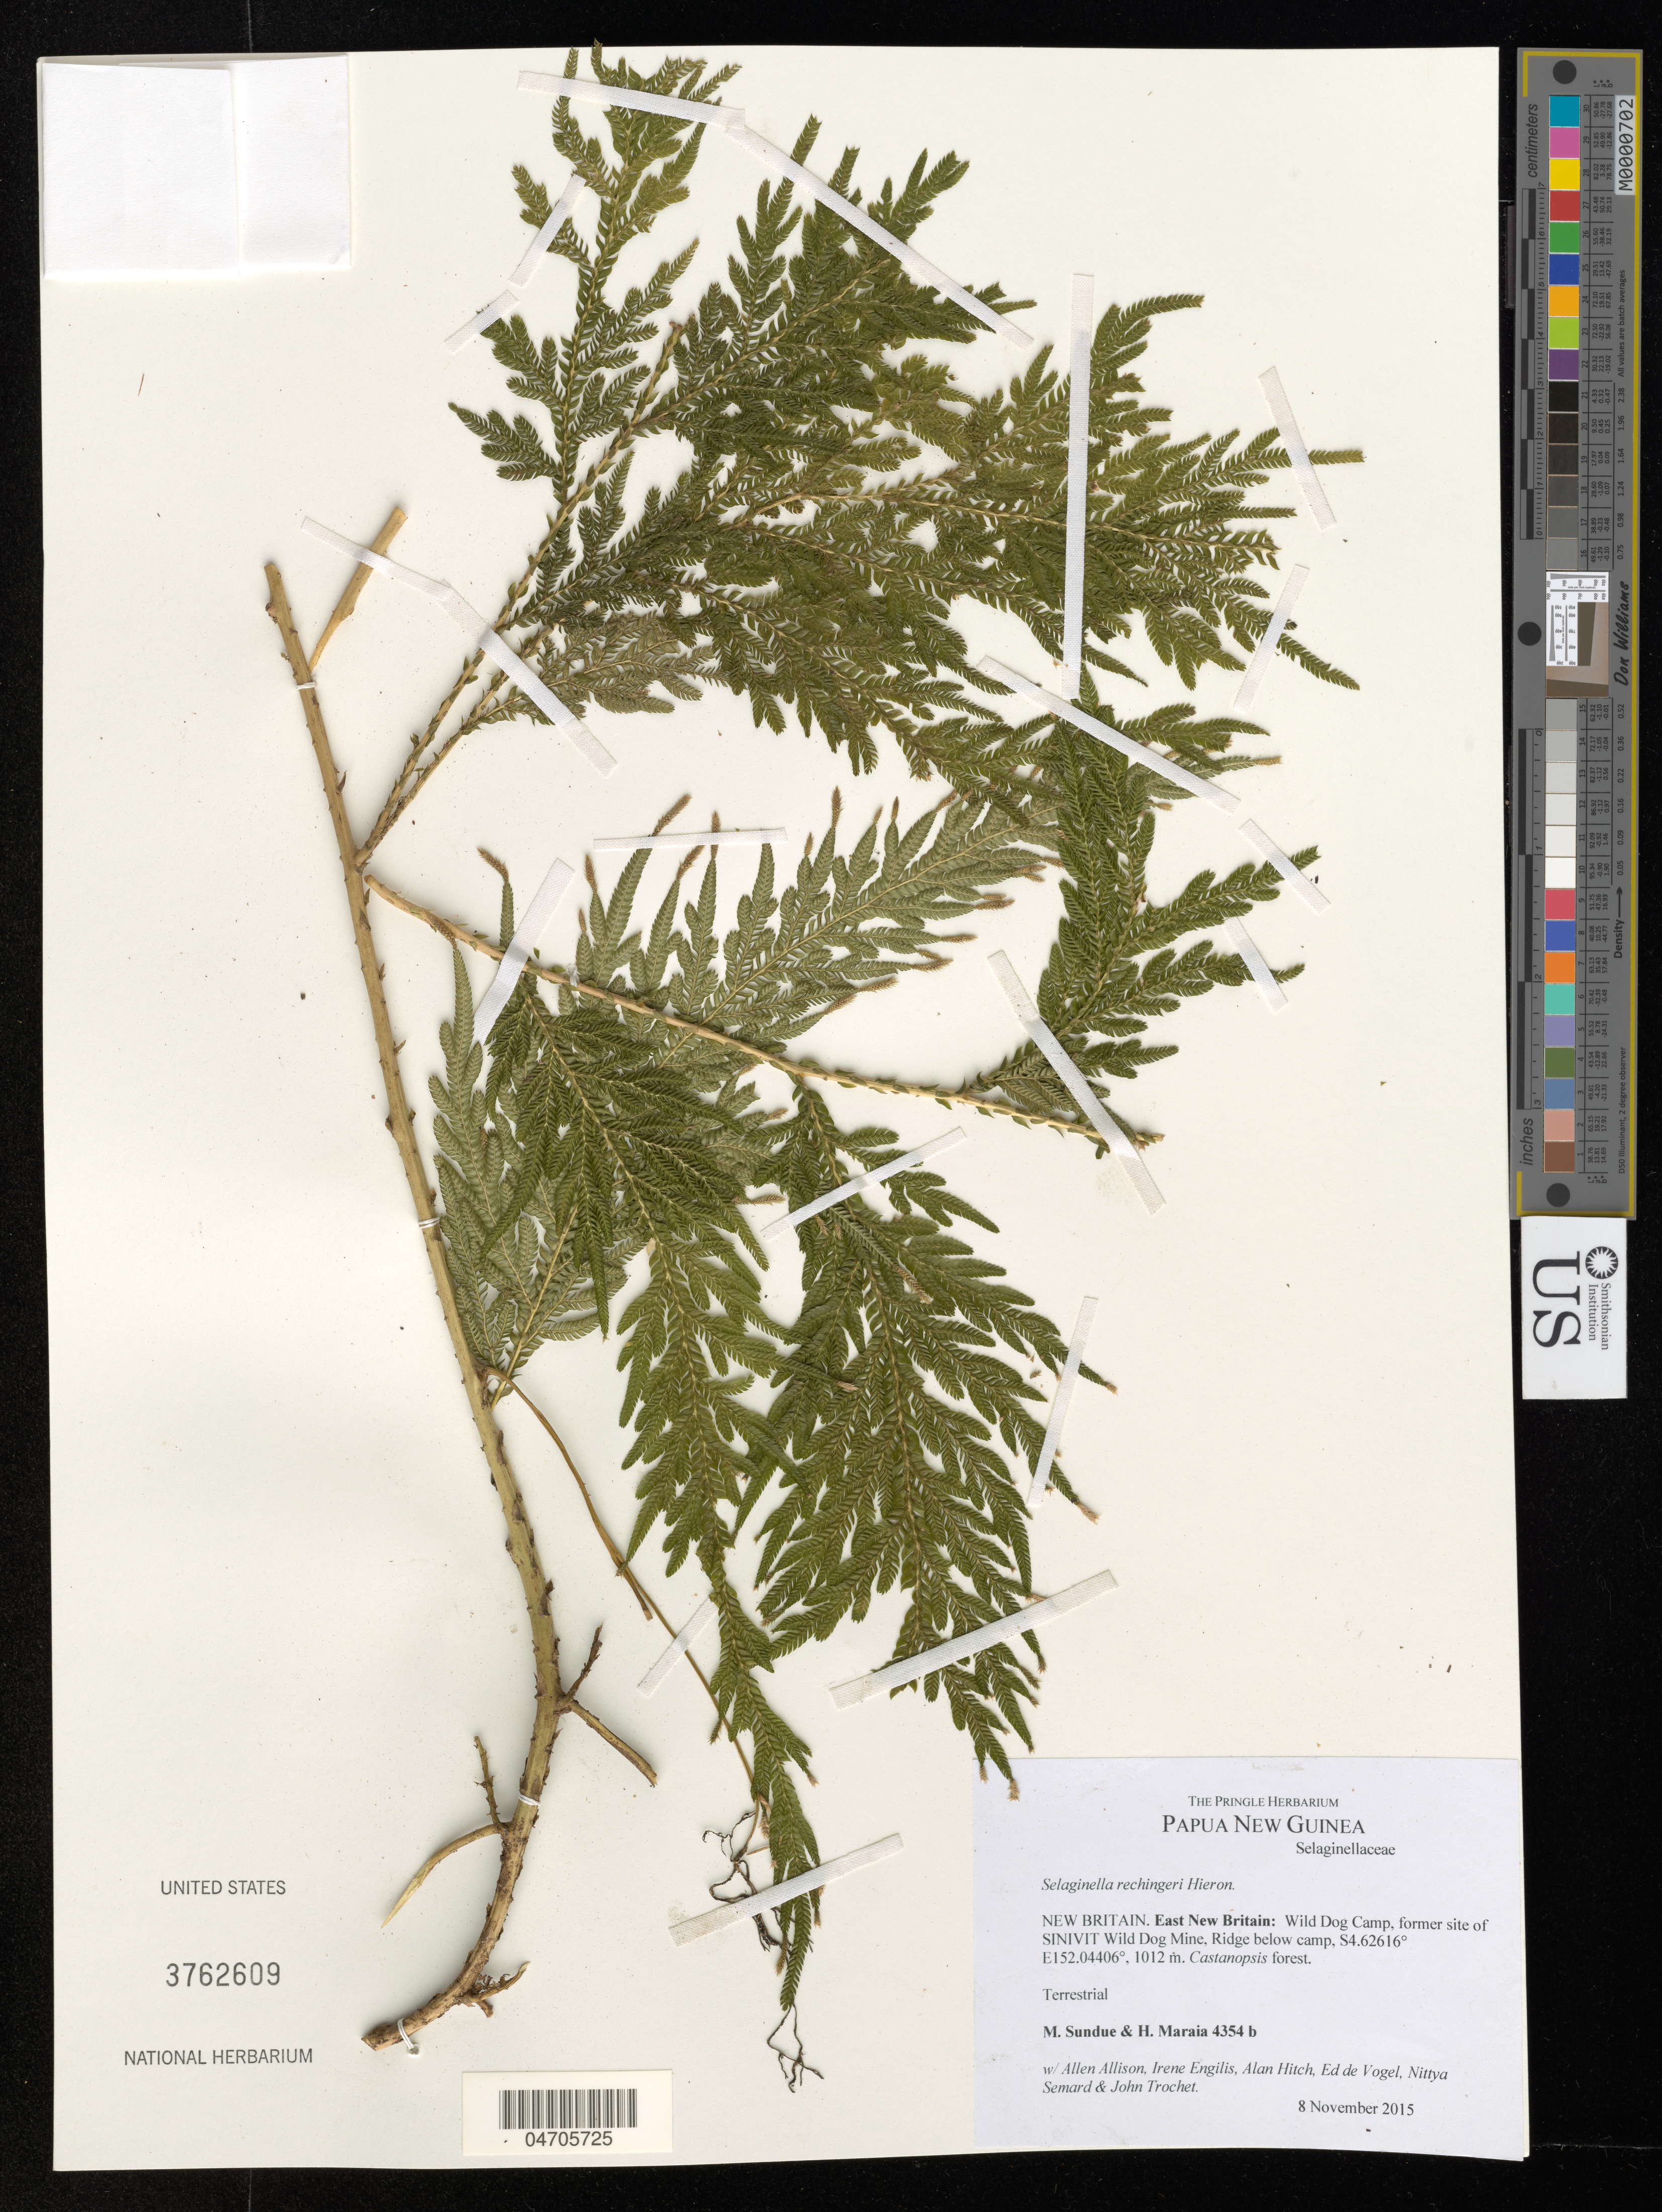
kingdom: Plantae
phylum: Tracheophyta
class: Lycopodiopsida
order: Selaginellales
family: Selaginellaceae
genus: Selaginella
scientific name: Selaginella rechingeri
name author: Hieron.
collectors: M. Sundue, H. Maraia, A. Allison & A. Garcia Jimenez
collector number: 4354b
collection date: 2015-11-08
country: Papua New Guinea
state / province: East New Britain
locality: New Britain. Wild Dog Camp, former site of SINIVIT Wild Dog Mine, Ridge below camp.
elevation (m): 1012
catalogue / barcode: US 3762609